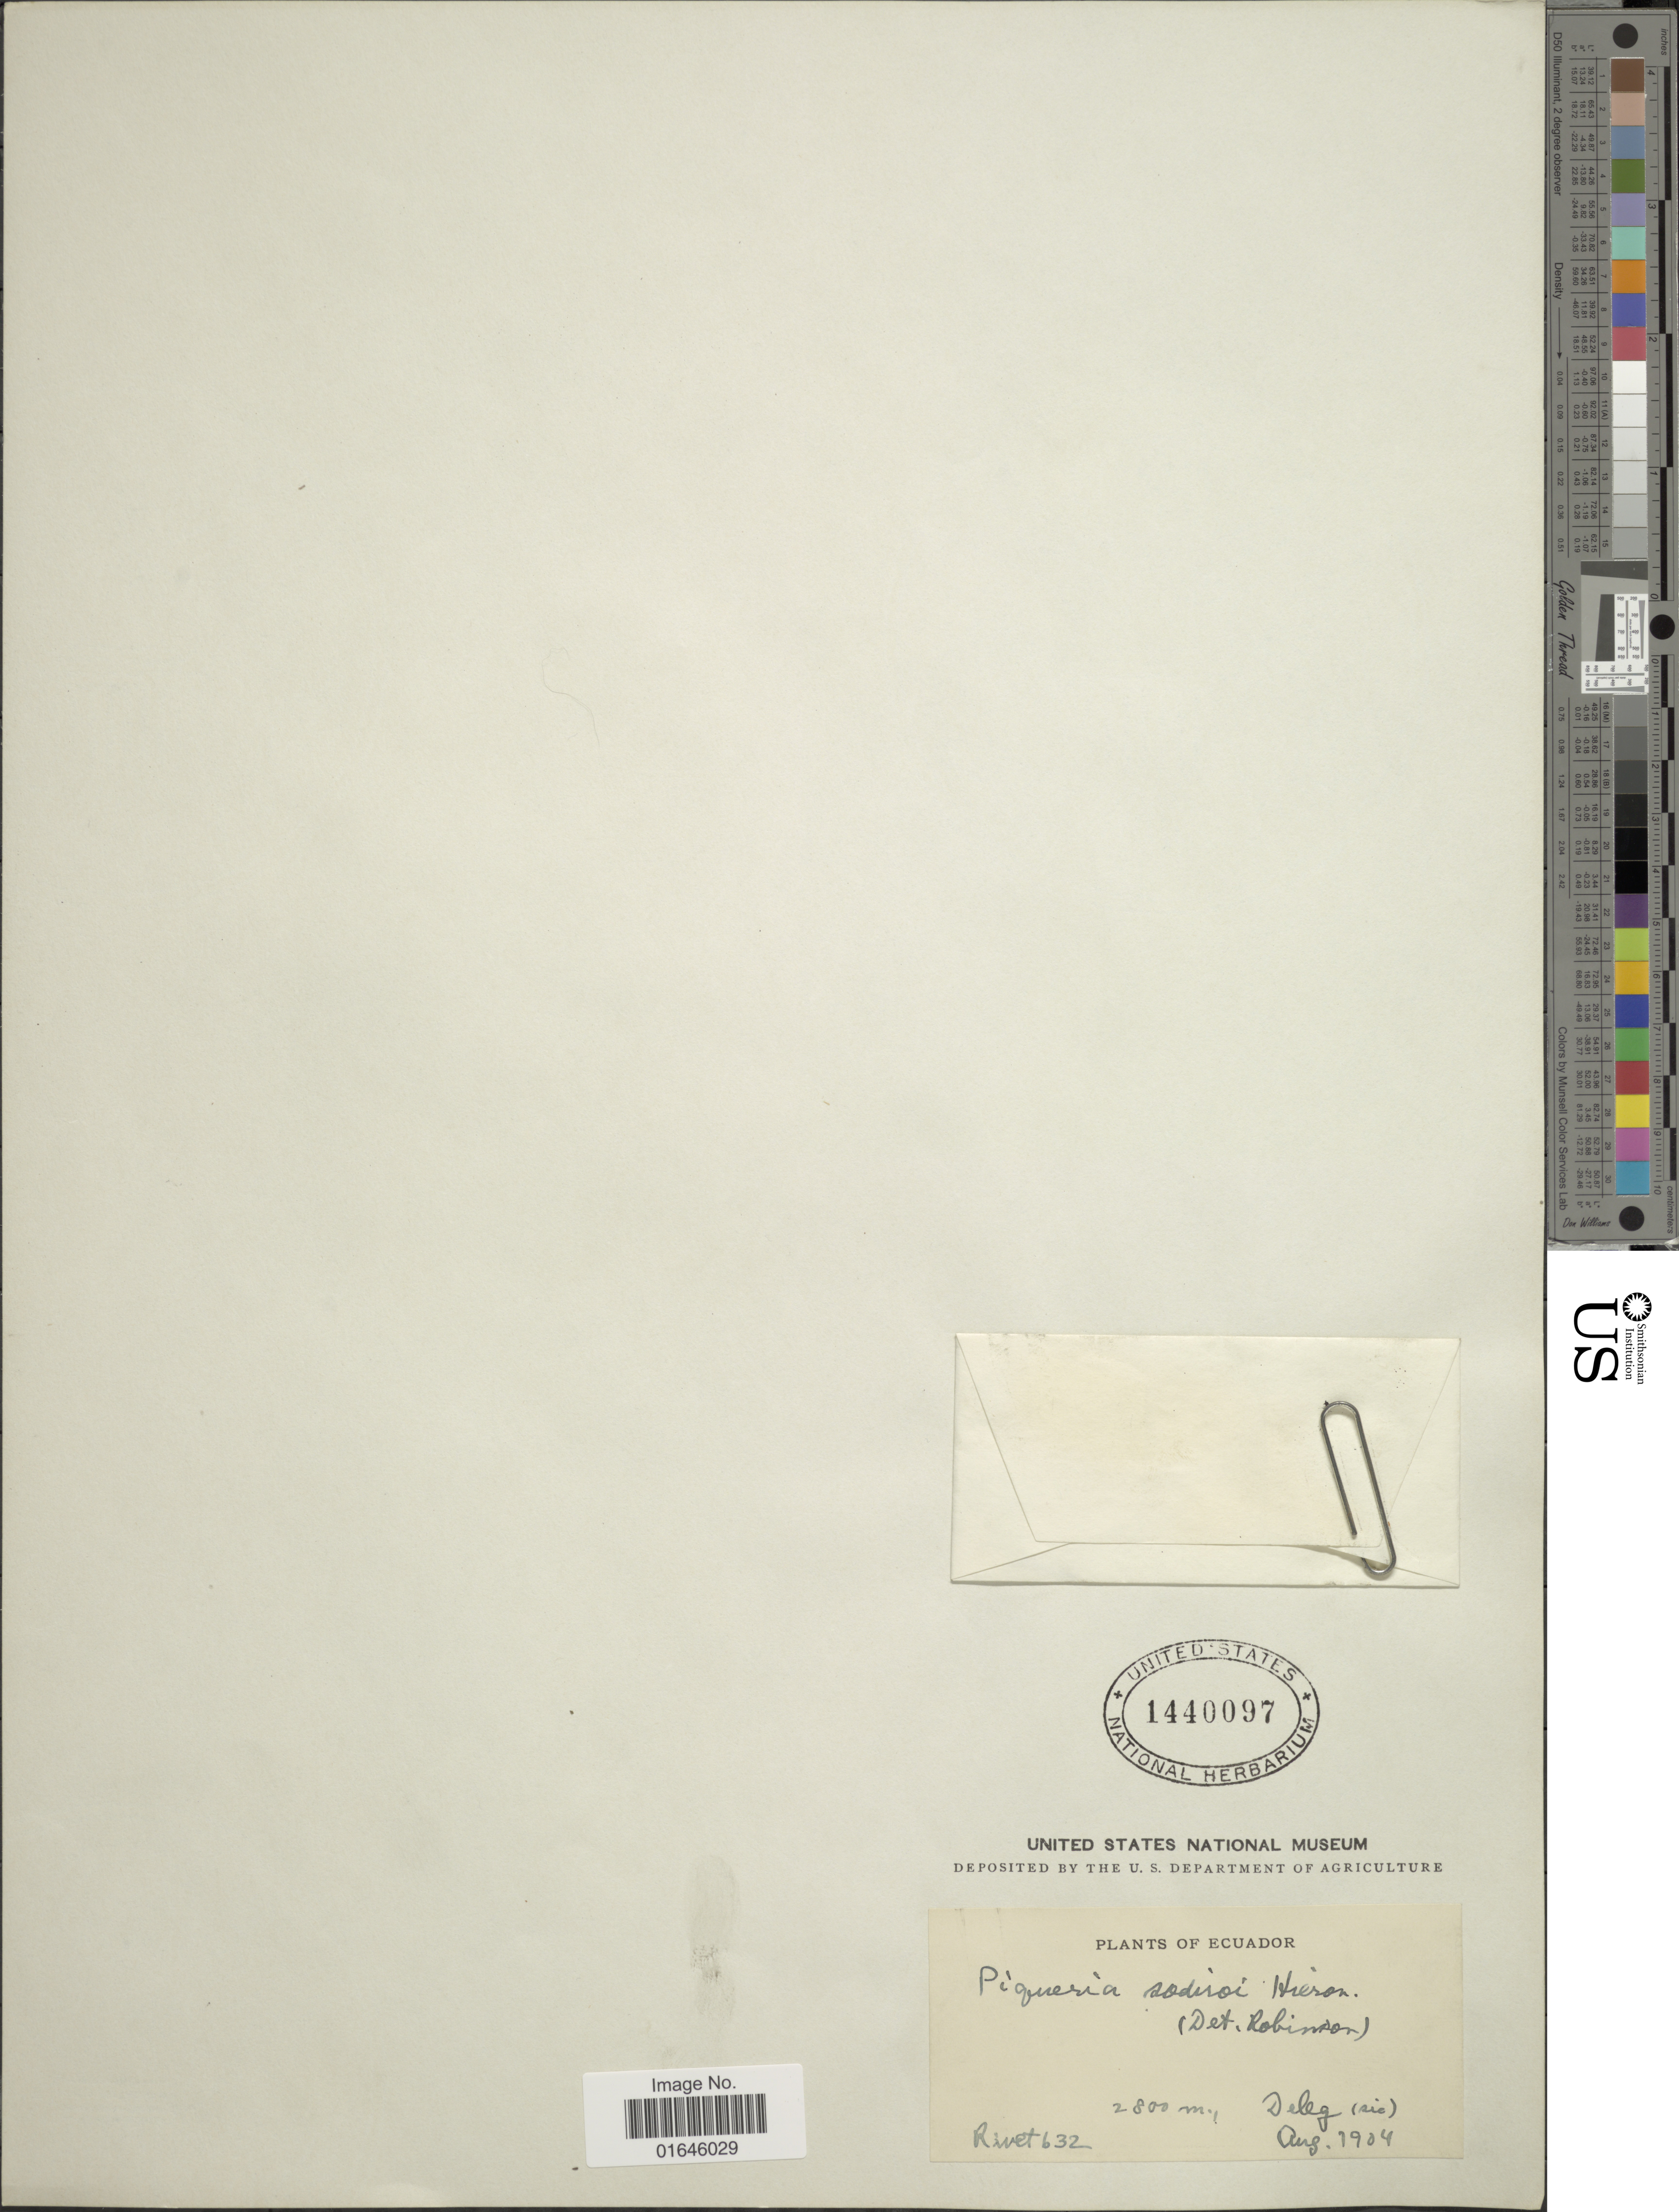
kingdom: Plantae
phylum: Tracheophyta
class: Magnoliopsida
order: Asterales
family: Asteraceae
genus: Guevaria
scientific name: Guevaria sodiroi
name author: (Hieron. in Sodiro) R.M. King & H. Rob.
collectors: -- Rivet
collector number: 632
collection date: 1904-08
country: Ecuador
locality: Deleg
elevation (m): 2800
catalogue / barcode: US 1440097